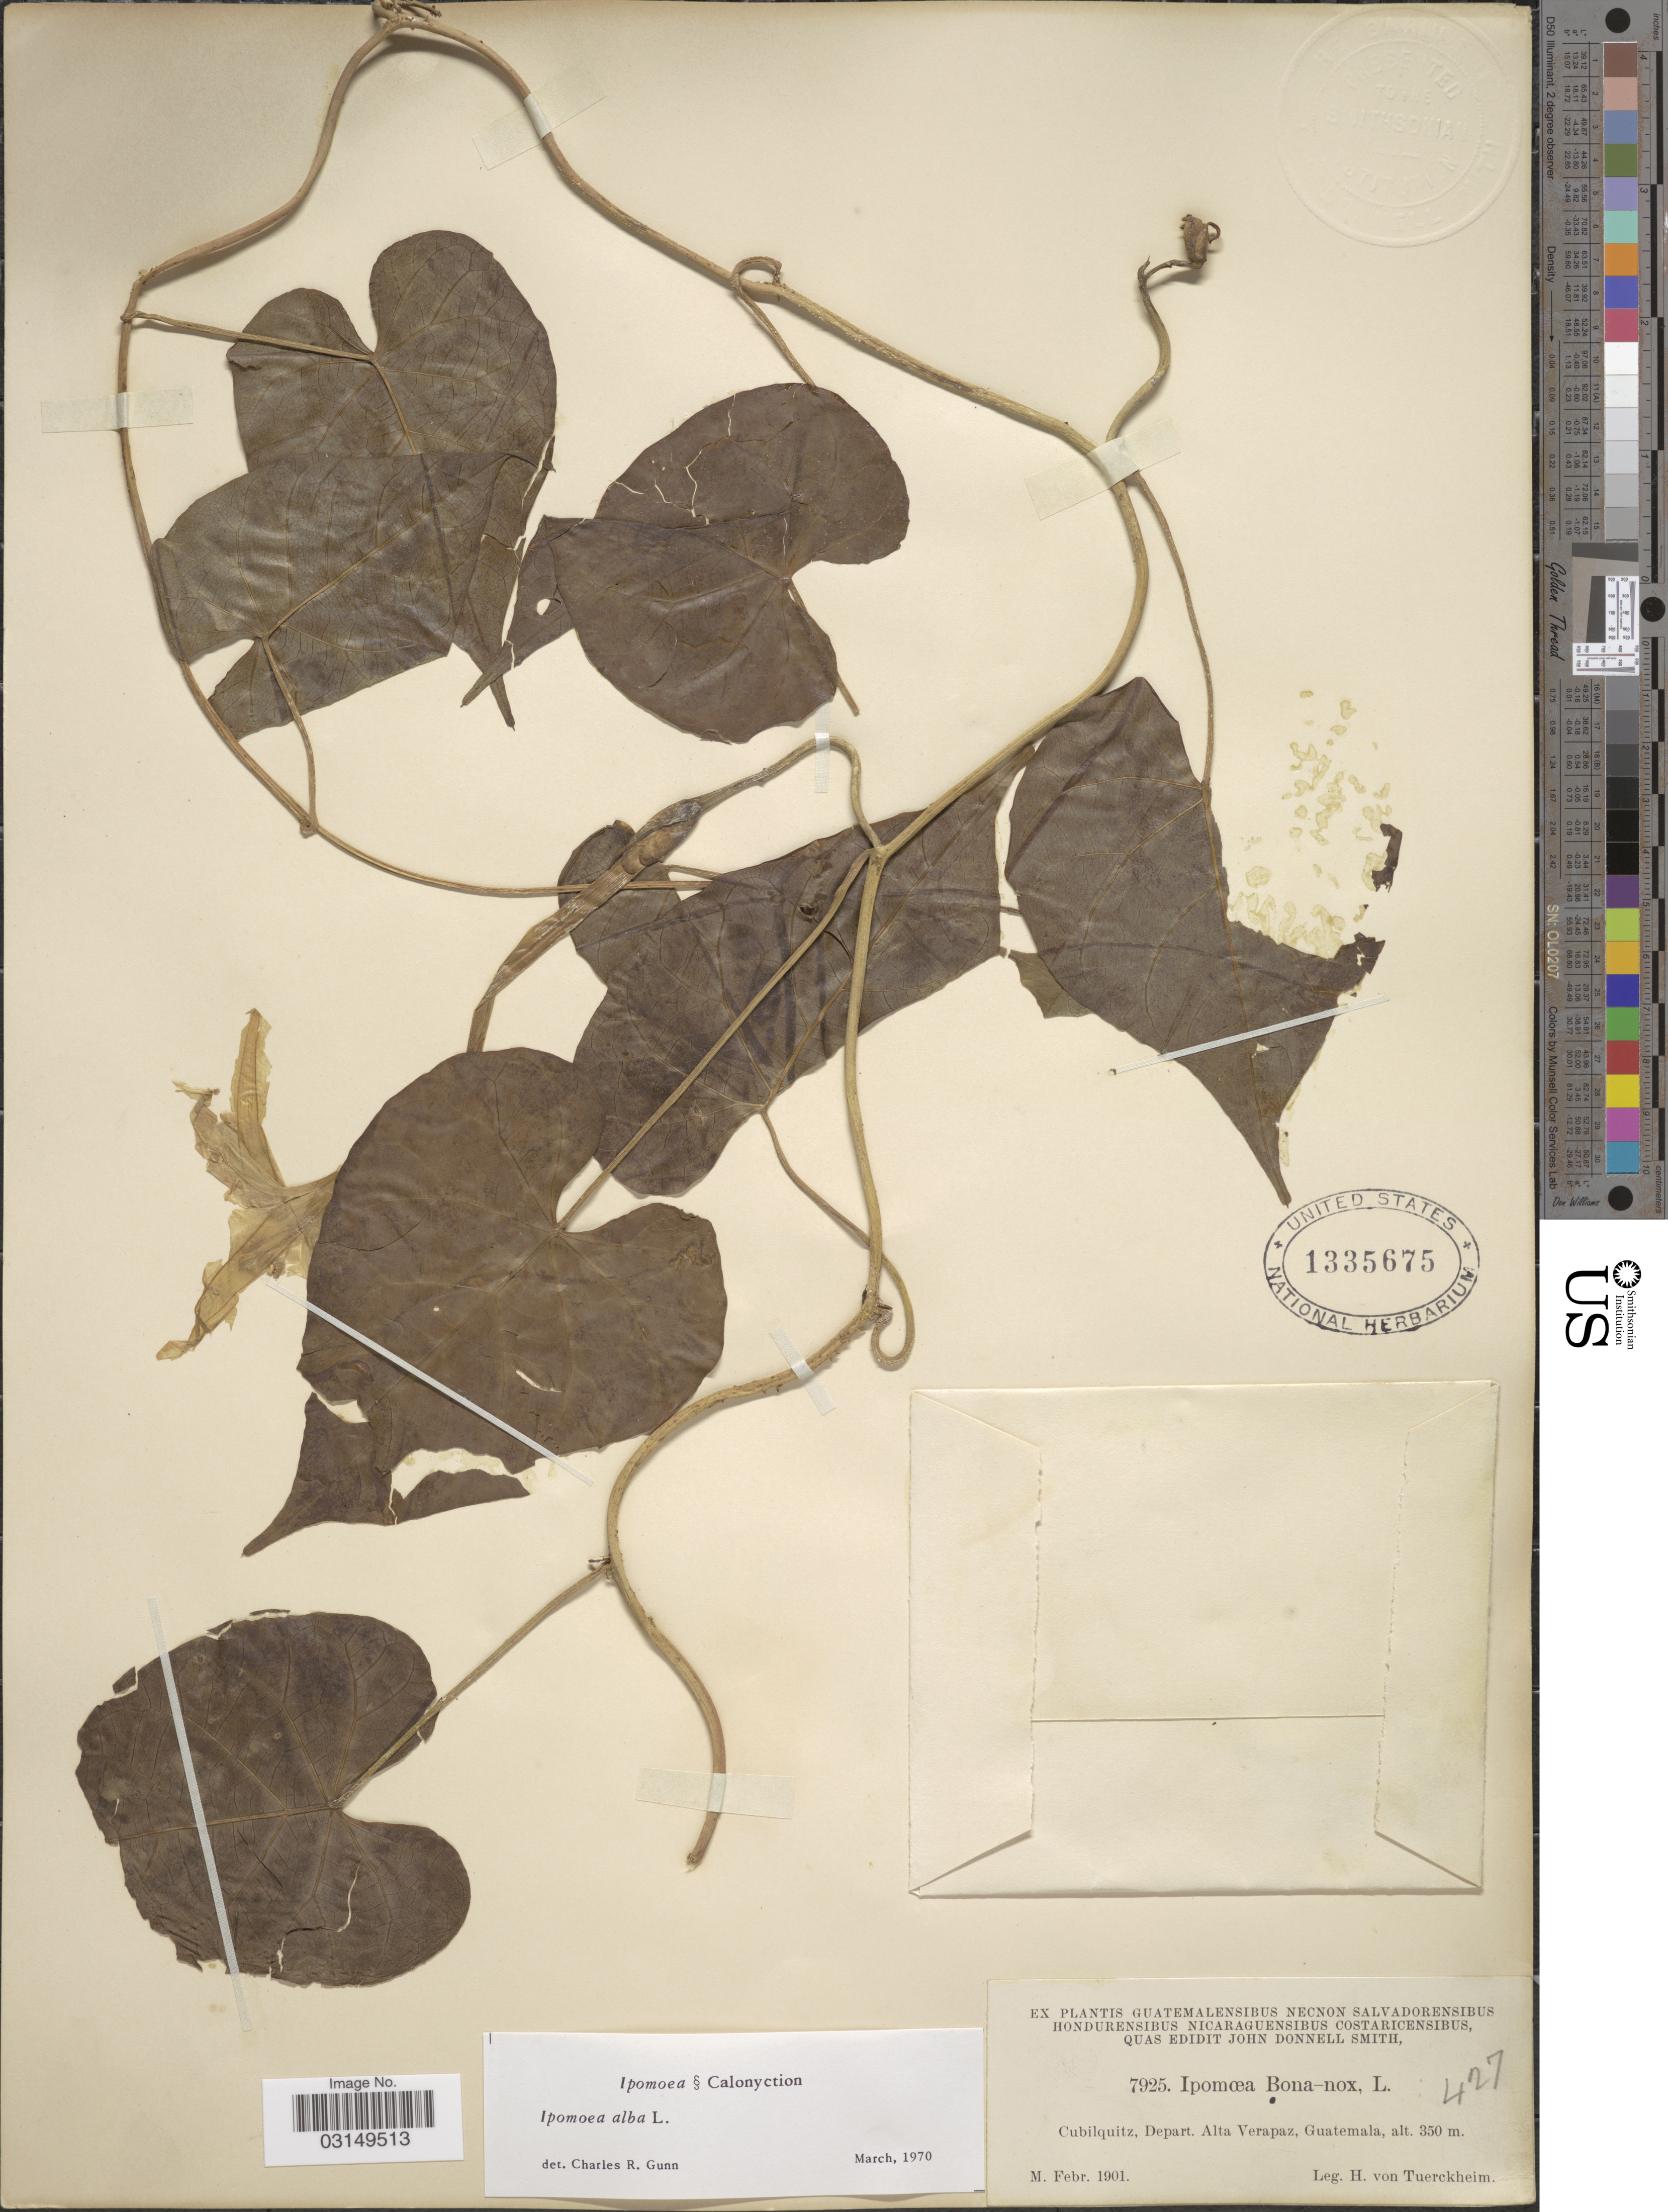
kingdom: Plantae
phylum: Tracheophyta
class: Magnoliopsida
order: Solanales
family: Convolvulaceae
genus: Ipomoea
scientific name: Ipomoea alba L.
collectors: H. von Türckheim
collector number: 7925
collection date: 1901-02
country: Guatemala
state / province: Alta Verapaz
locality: Cubilquitz, Depart. Alta Verapaz.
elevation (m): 350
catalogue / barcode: US 1335675